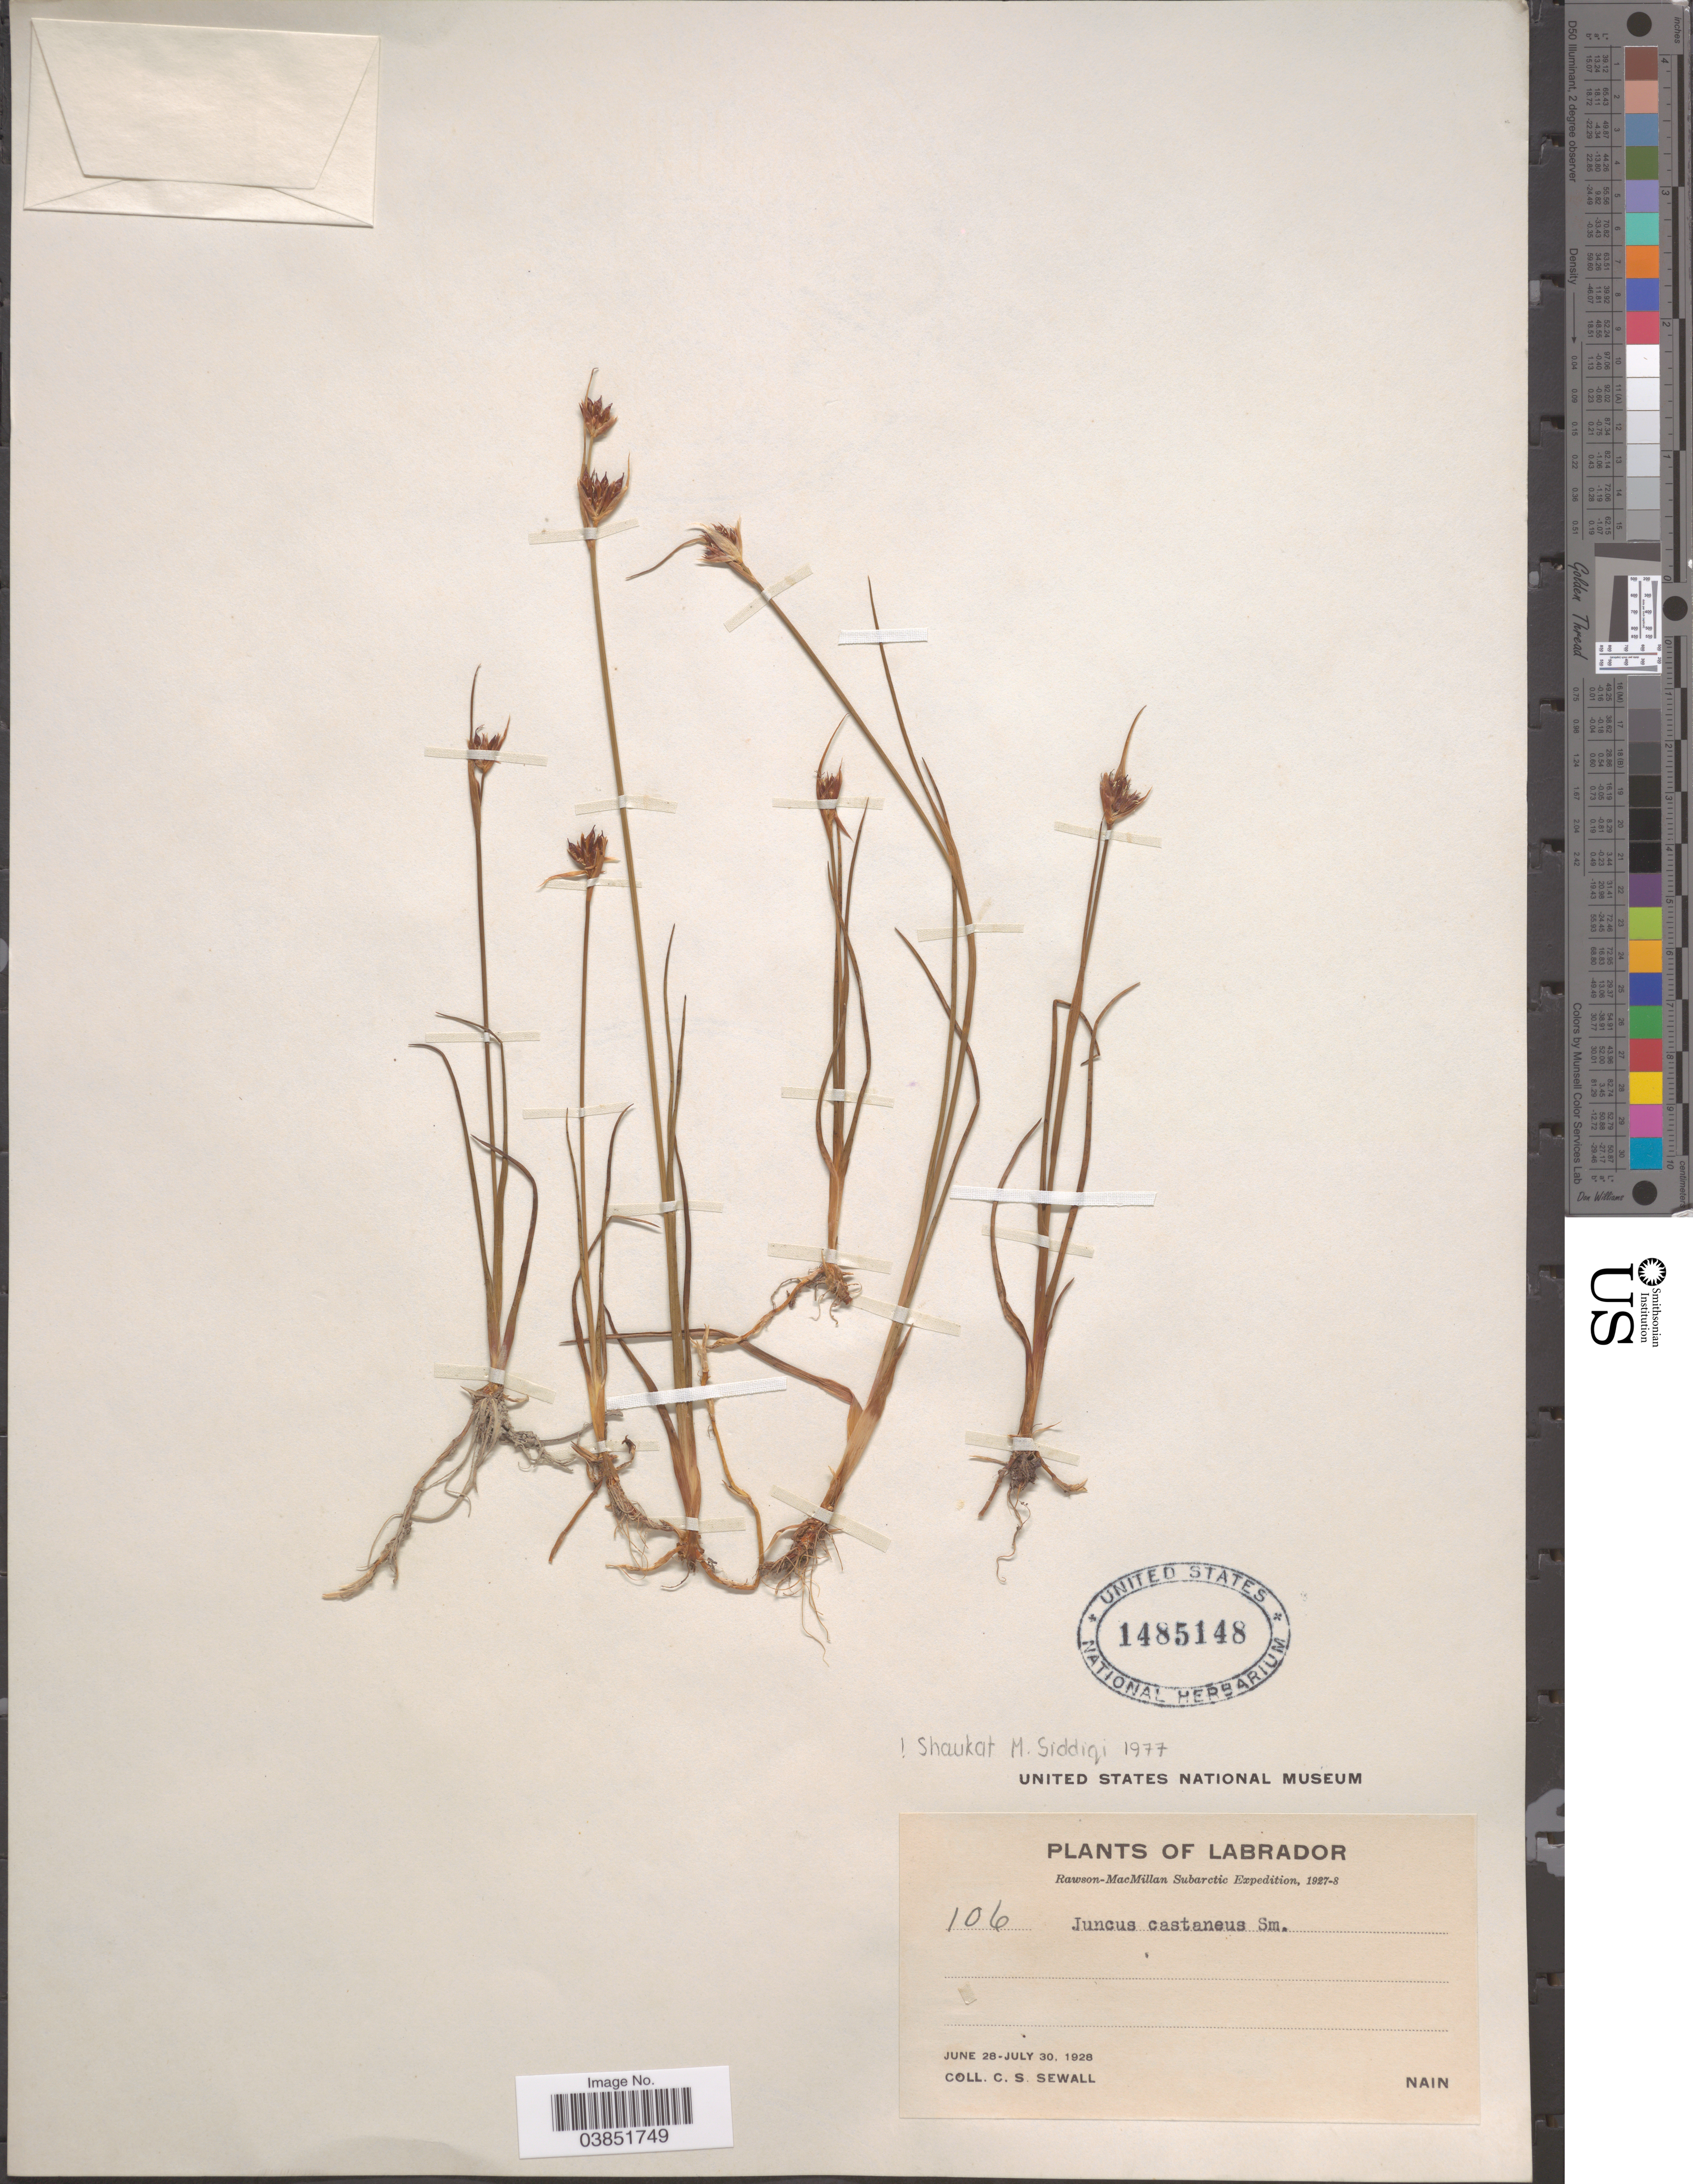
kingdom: Plantae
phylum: Tracheophyta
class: Liliopsida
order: Poales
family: Juncaceae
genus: Juncus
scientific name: Juncus castaneus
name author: Sm.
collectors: C. Sewall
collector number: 106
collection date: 1928-06-28/1928-07-30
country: Canada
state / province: Newfoundland and Labrador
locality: Labrador. Nain.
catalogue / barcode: US 1485148